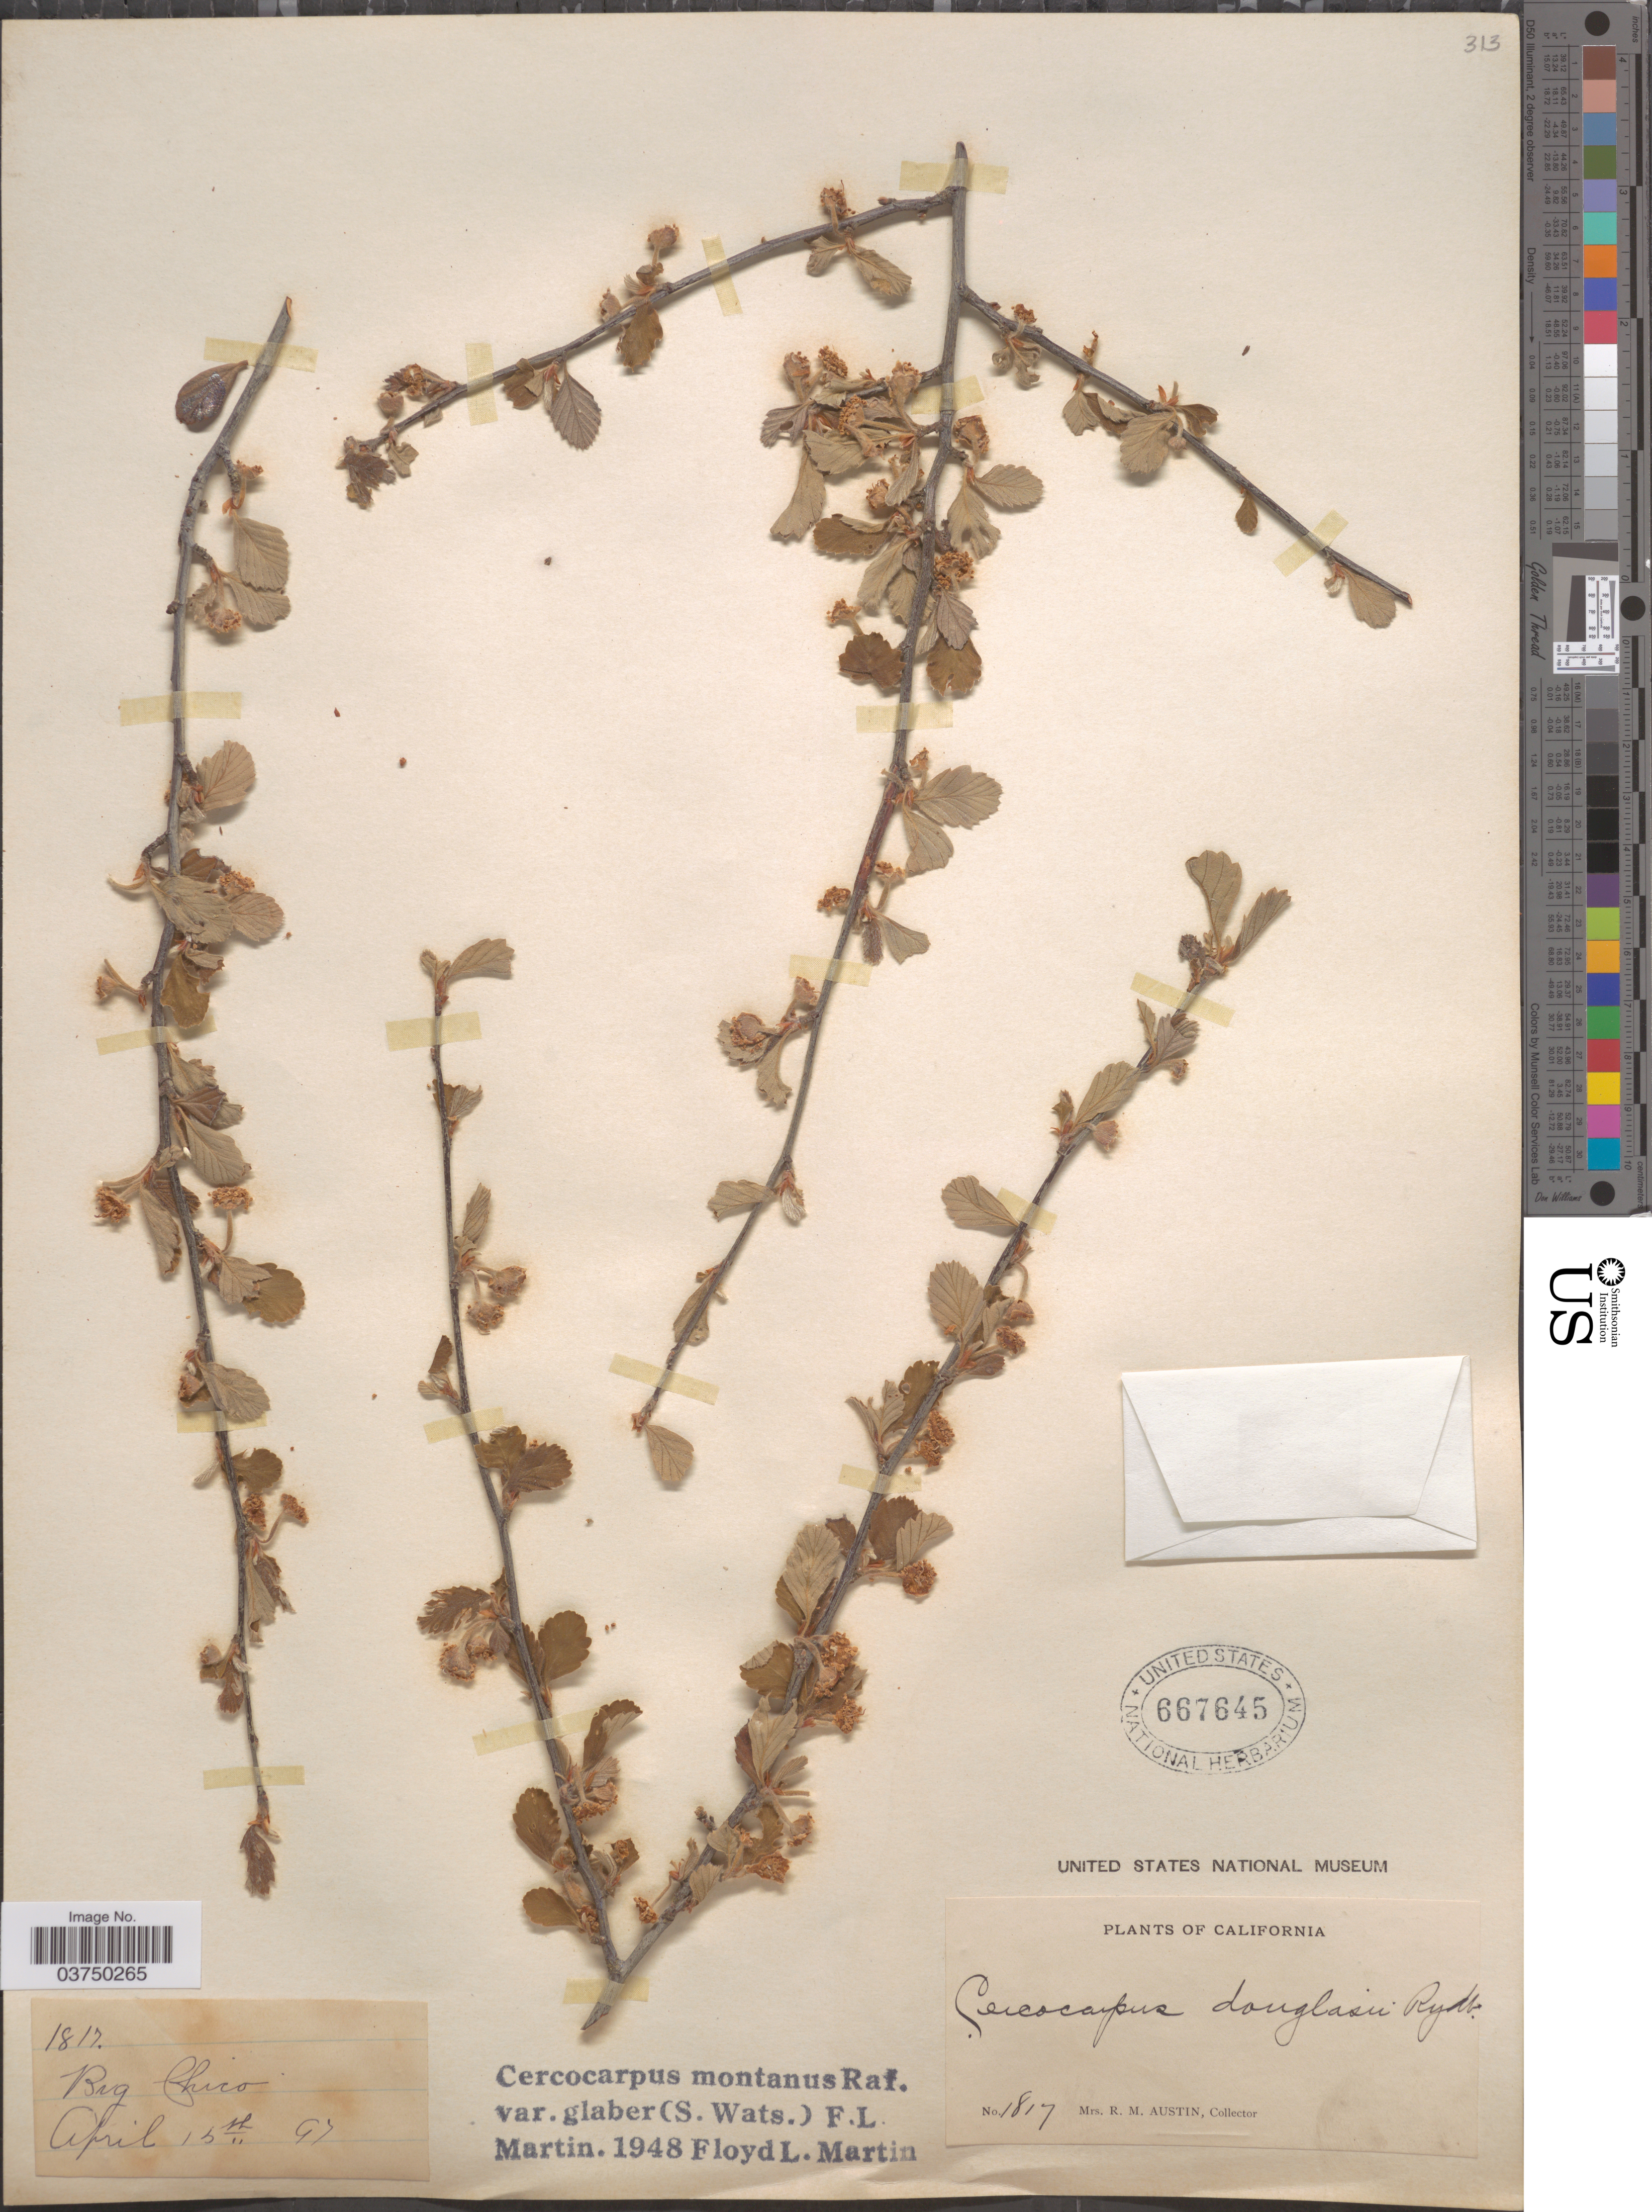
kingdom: Plantae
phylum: Tracheophyta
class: Magnoliopsida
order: Rosales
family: Rosaceae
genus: Cercocarpus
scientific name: Cercocarpus montanus var. glaber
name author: (S. Watson) F.L. Martin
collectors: R. Austin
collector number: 1817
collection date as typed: Transcribed d/m/y: 15/4/97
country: United States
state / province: California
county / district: Butte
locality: Big Chico.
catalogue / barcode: US 667645